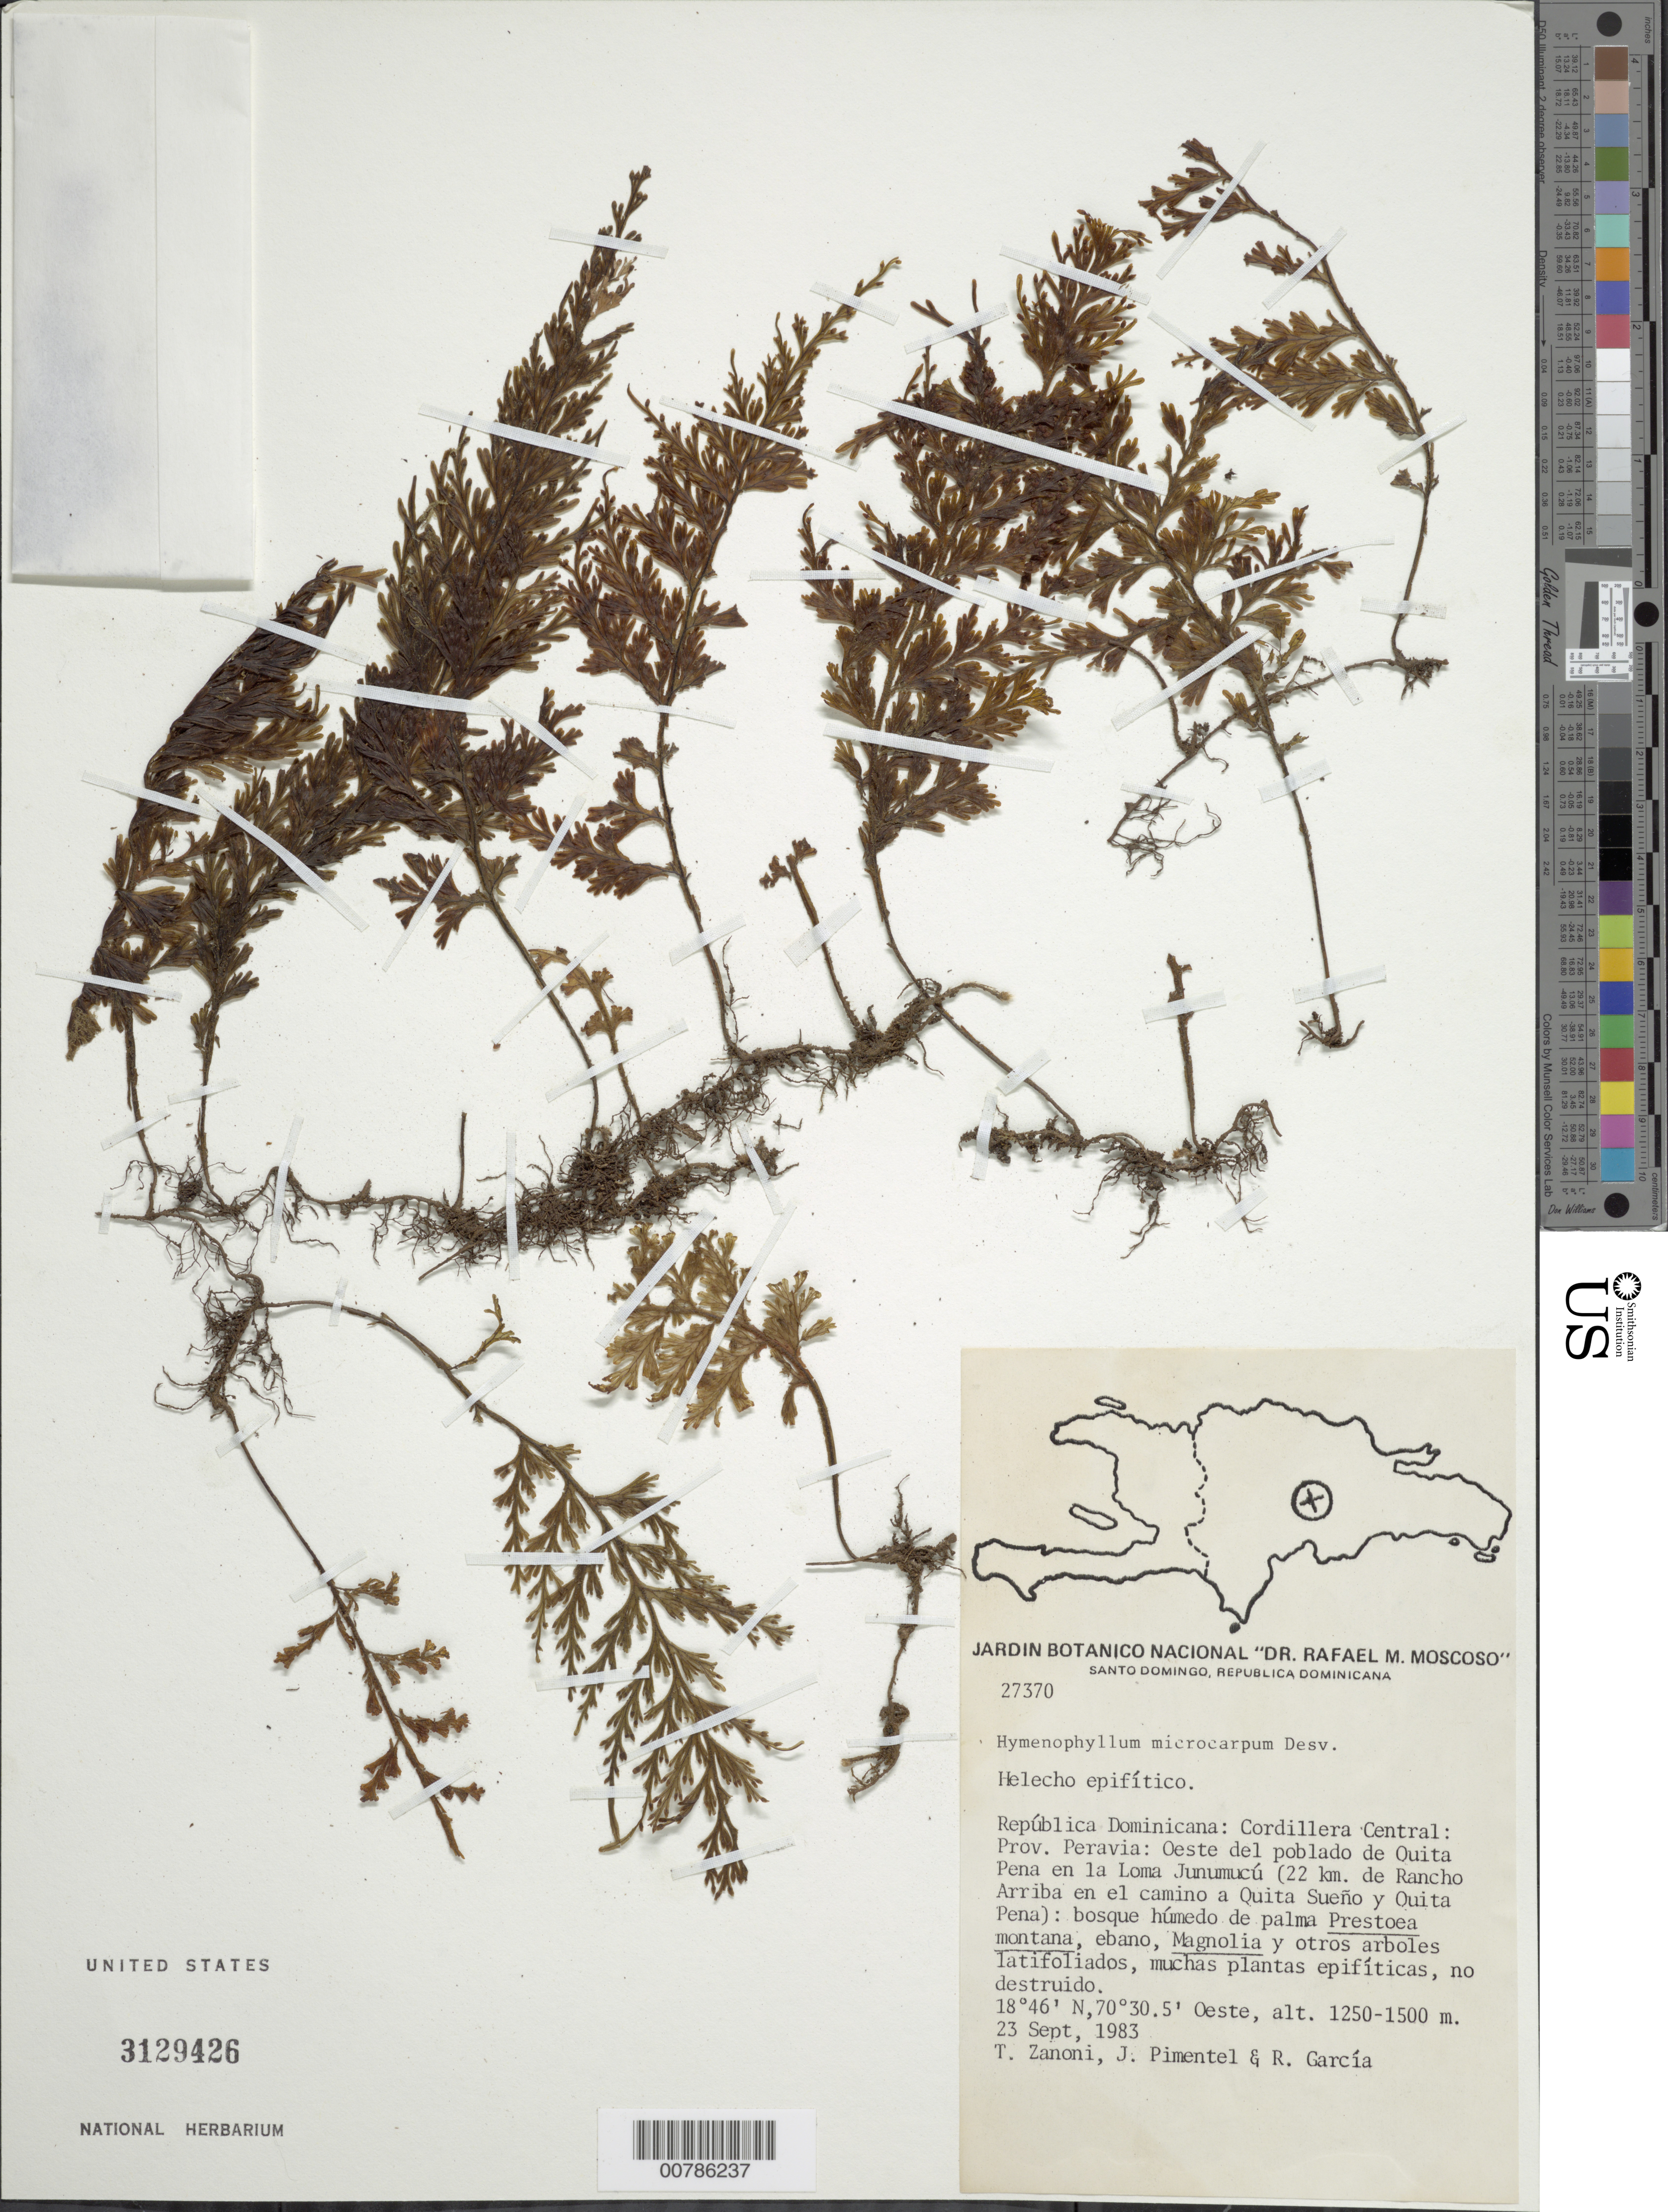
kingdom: Plantae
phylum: Tracheophyta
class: Polypodiopsida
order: Hymenophyllales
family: Hymenophyllaceae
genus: Hymenophyllum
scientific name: Hymenophyllum microcarpum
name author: (Desv.) Lellinger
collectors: T. A. Zanoni, J. Pimentel & R. G. García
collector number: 27370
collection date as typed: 23 Sep 1983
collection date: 1983-09-23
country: Dominican Republic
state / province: Peravia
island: Hispaniola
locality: Cordillera Central; W de Quita Pena, en la Loma Junumucú, 22 km de Rancho Arriba en el camino a Quita Sueño y Quita Pena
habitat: Bosque húmedo de palma Prestoea montana, ebano, Magnolia y otros arboles latifolidos, muchas plantas epifíticas, no destruido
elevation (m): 1250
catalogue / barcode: US 3129426